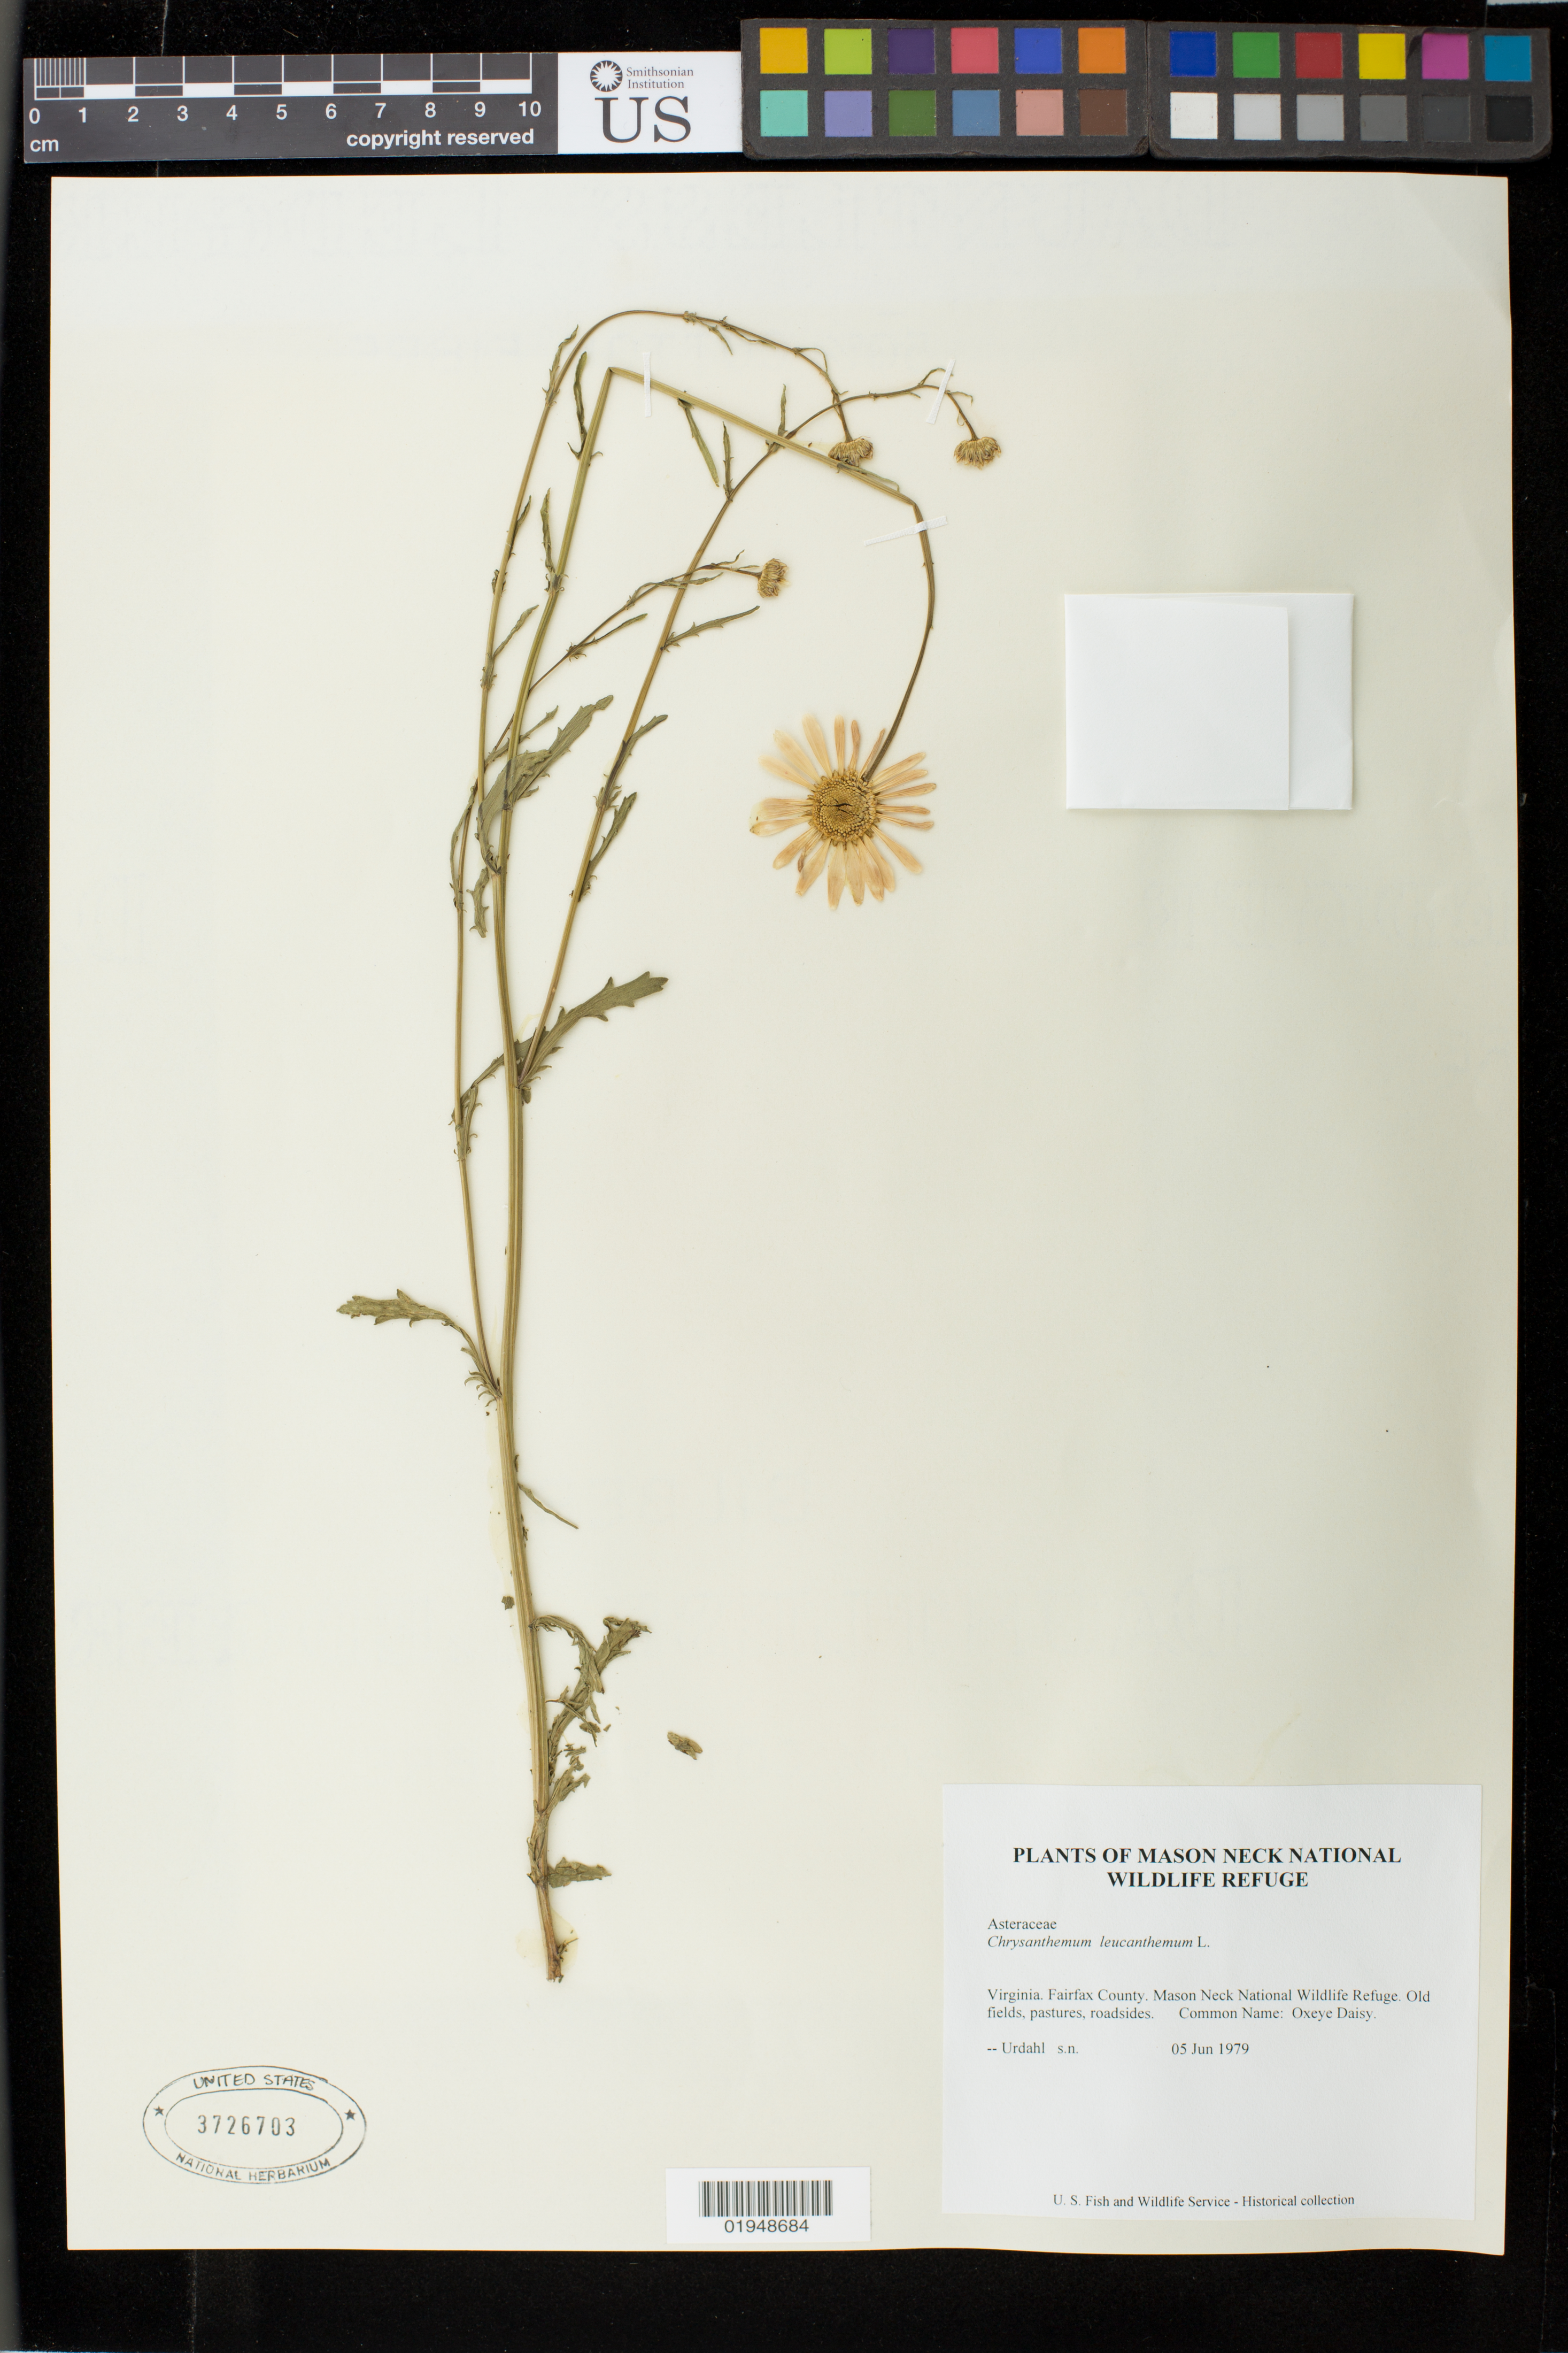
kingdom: Plantae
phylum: Tracheophyta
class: Magnoliopsida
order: Asterales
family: Asteraceae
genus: Chrysanthemum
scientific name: Chrysanthemum leucanthemum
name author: L.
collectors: Urdahl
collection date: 1979-06-05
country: United States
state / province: Virginia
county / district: Fairfax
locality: Mason Neck National Wildlife Refuge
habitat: Old fields, pastures, roadsides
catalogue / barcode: US 3726703